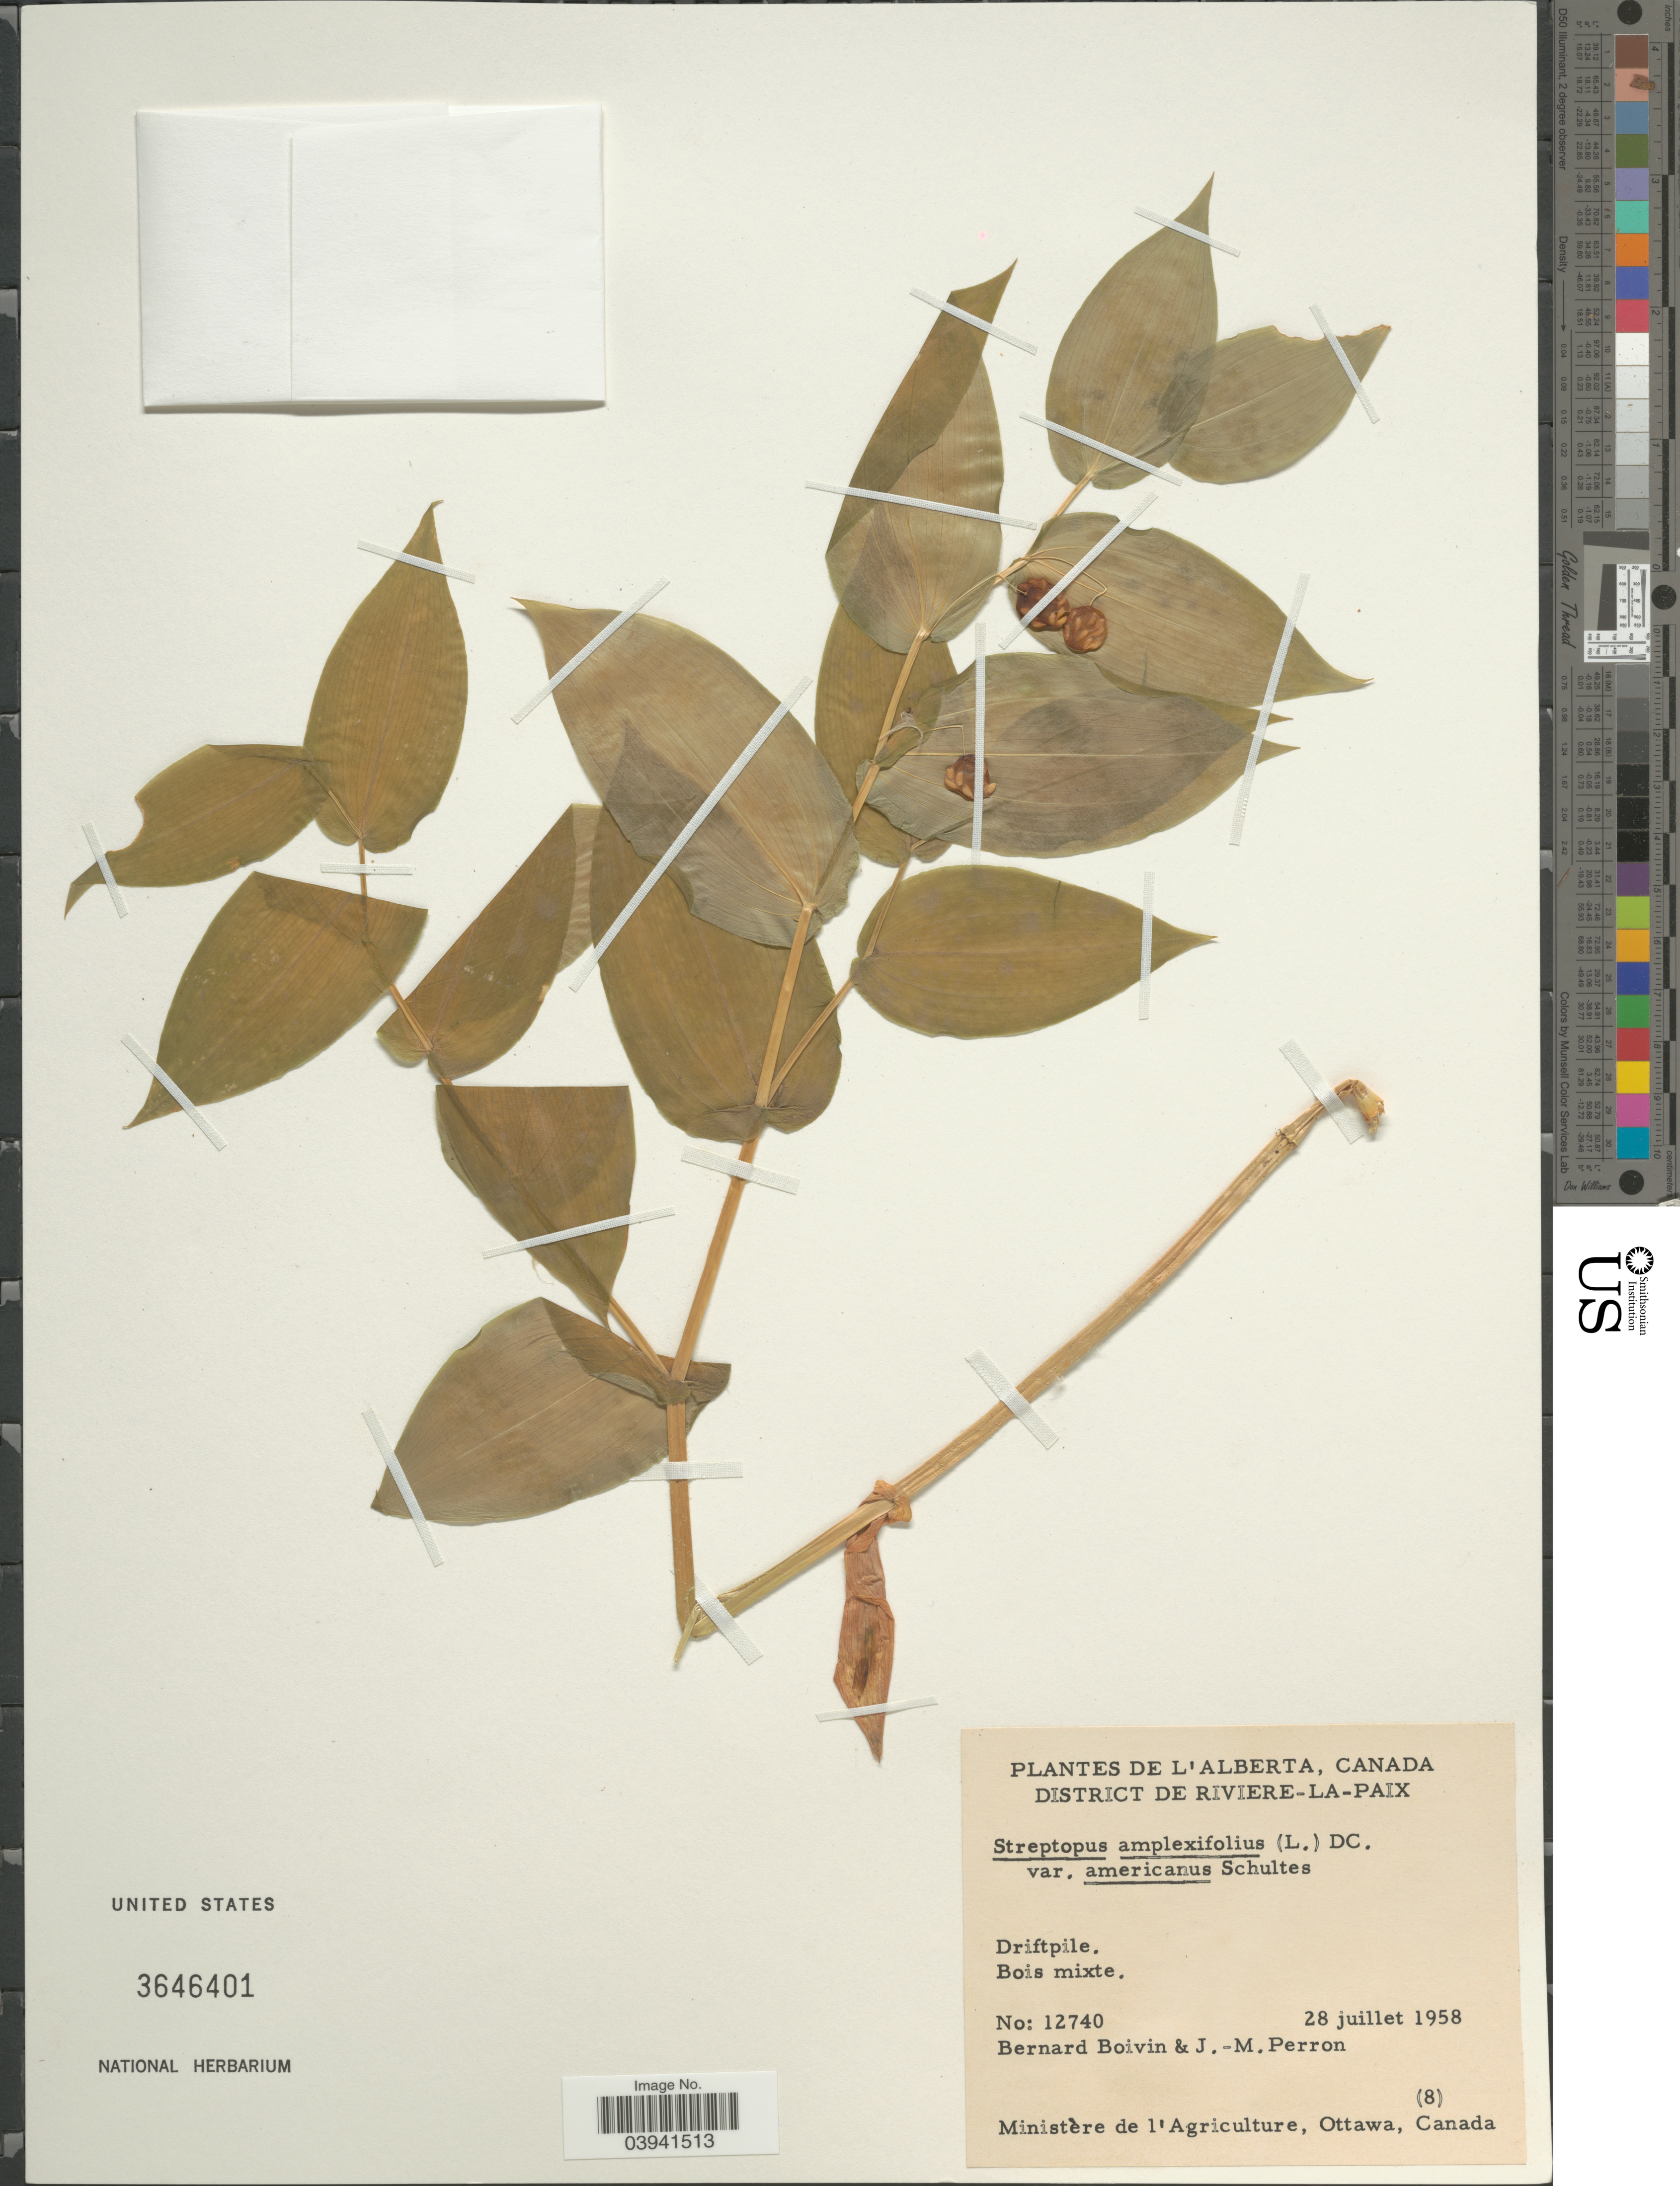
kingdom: Plantae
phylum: Tracheophyta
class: Liliopsida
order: Liliales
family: Liliaceae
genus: Streptopus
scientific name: Streptopus amplexifolius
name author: (L.) DC.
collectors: J. R. B. Boivin & J. Perron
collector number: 12740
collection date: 1958-07-28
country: Canada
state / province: Alberta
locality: L'Alberta. District de Riviere-la-paix. Driftpile.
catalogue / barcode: US 3646401